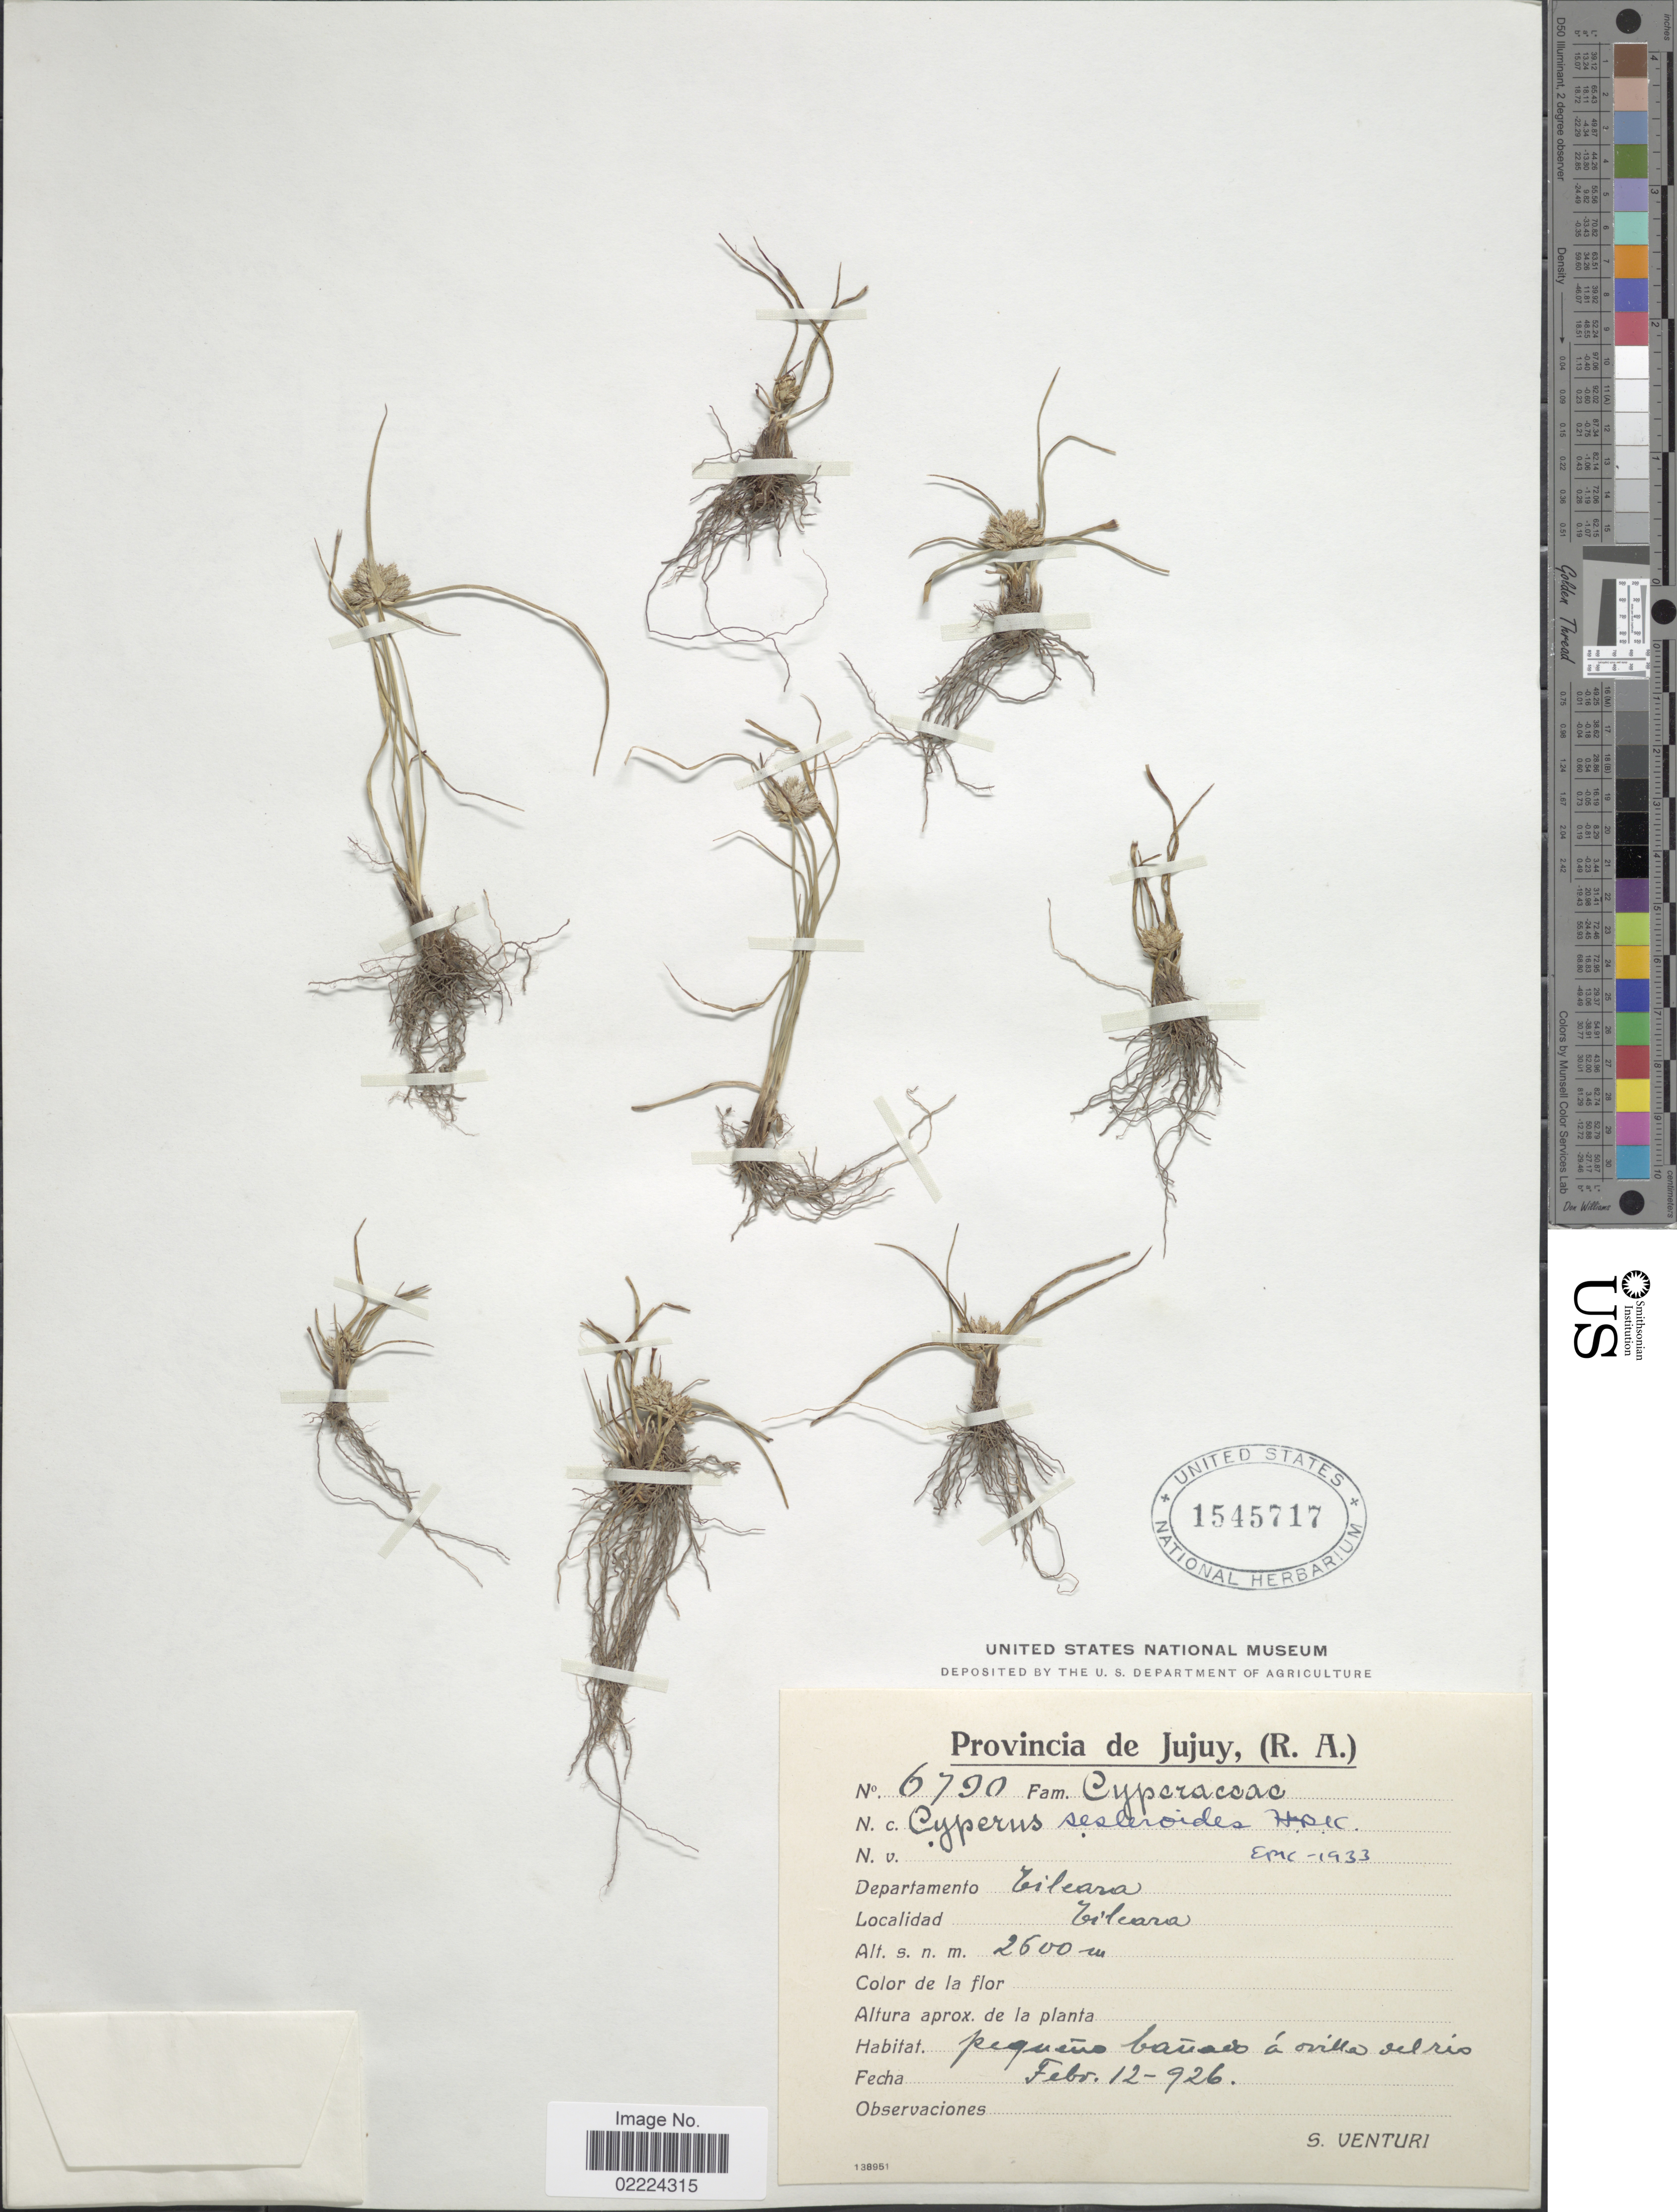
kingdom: Plantae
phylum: Tracheophyta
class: Liliopsida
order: Poales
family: Cyperaceae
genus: Cyperus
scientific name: Cyperus seslerioides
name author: Kunth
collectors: S. Venturi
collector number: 6790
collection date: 1926-02-12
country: Argentina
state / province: Jujuy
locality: (R.A.) Departamento Tilcara, Tilcara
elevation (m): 2500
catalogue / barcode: US 1545717